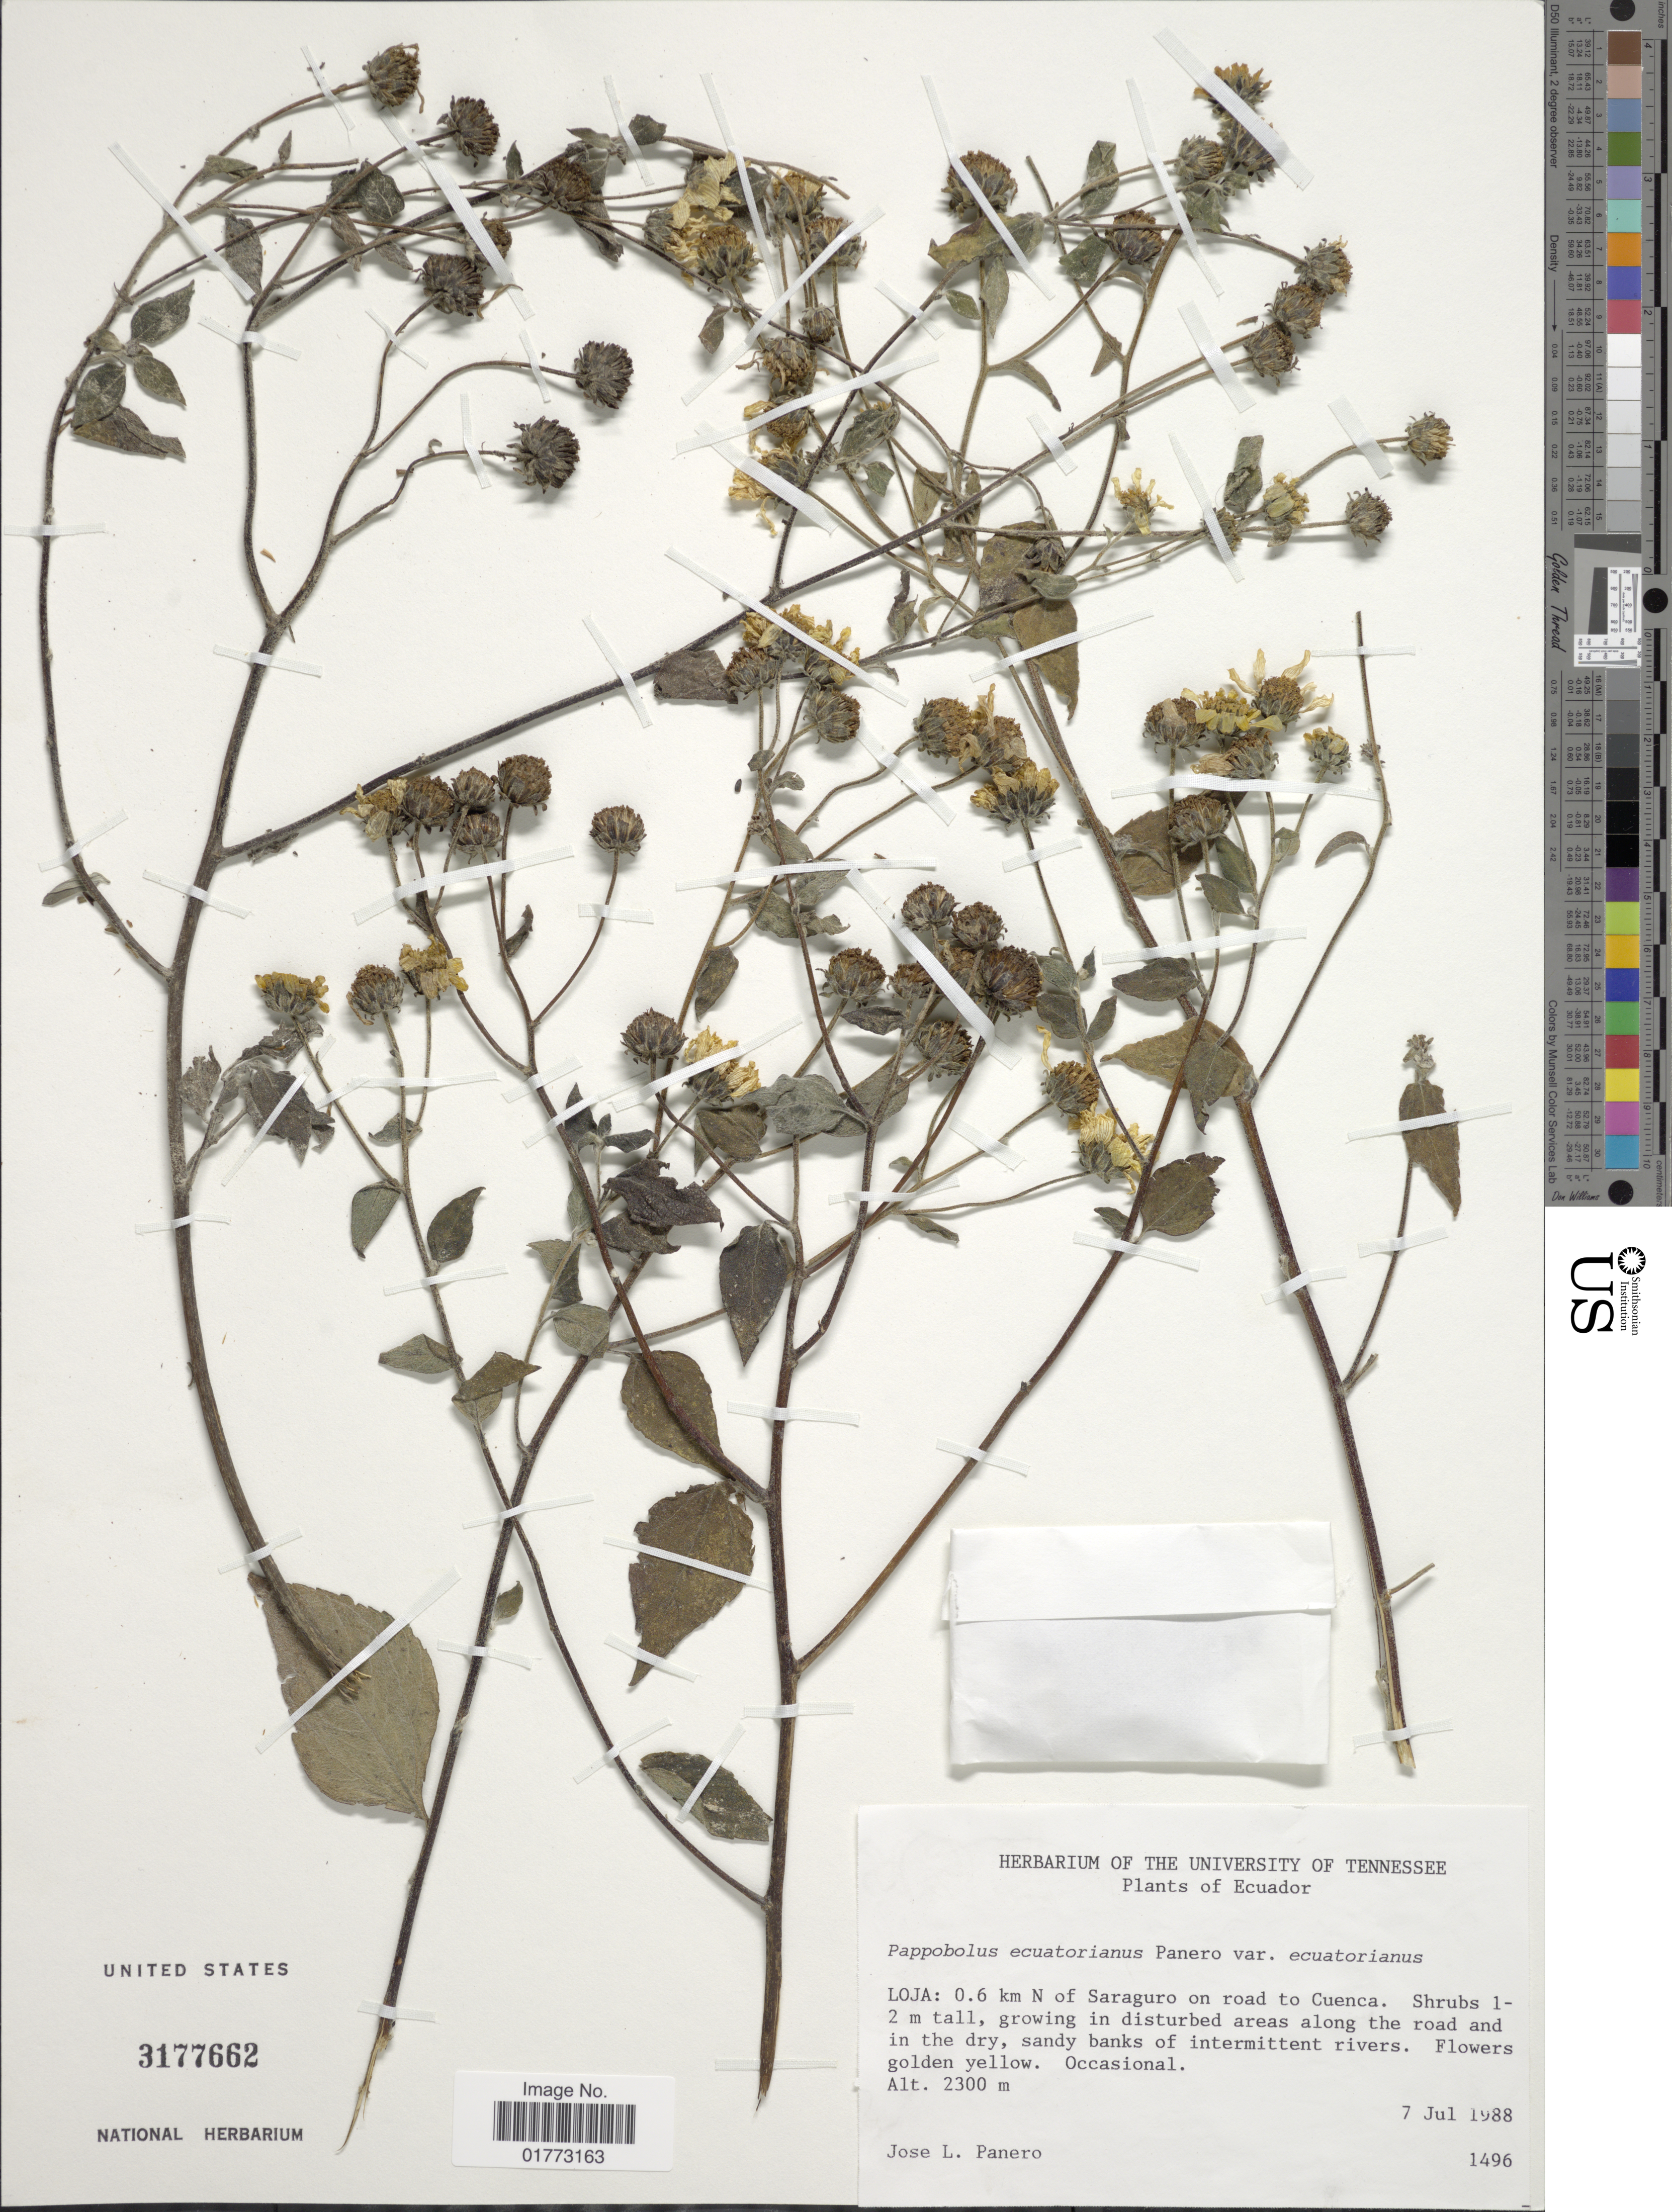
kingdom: Plantae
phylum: Tracheophyta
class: Magnoliopsida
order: Asterales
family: Asteraceae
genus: Pappobolus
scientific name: Pappobolus ecuadoriensis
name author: Panero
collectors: J. L. Panero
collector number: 1496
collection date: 1988-07-07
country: Ecuador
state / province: Loja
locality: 0.6 km N of Saraguro on road to Cuenca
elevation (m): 2300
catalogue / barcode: US 3177662